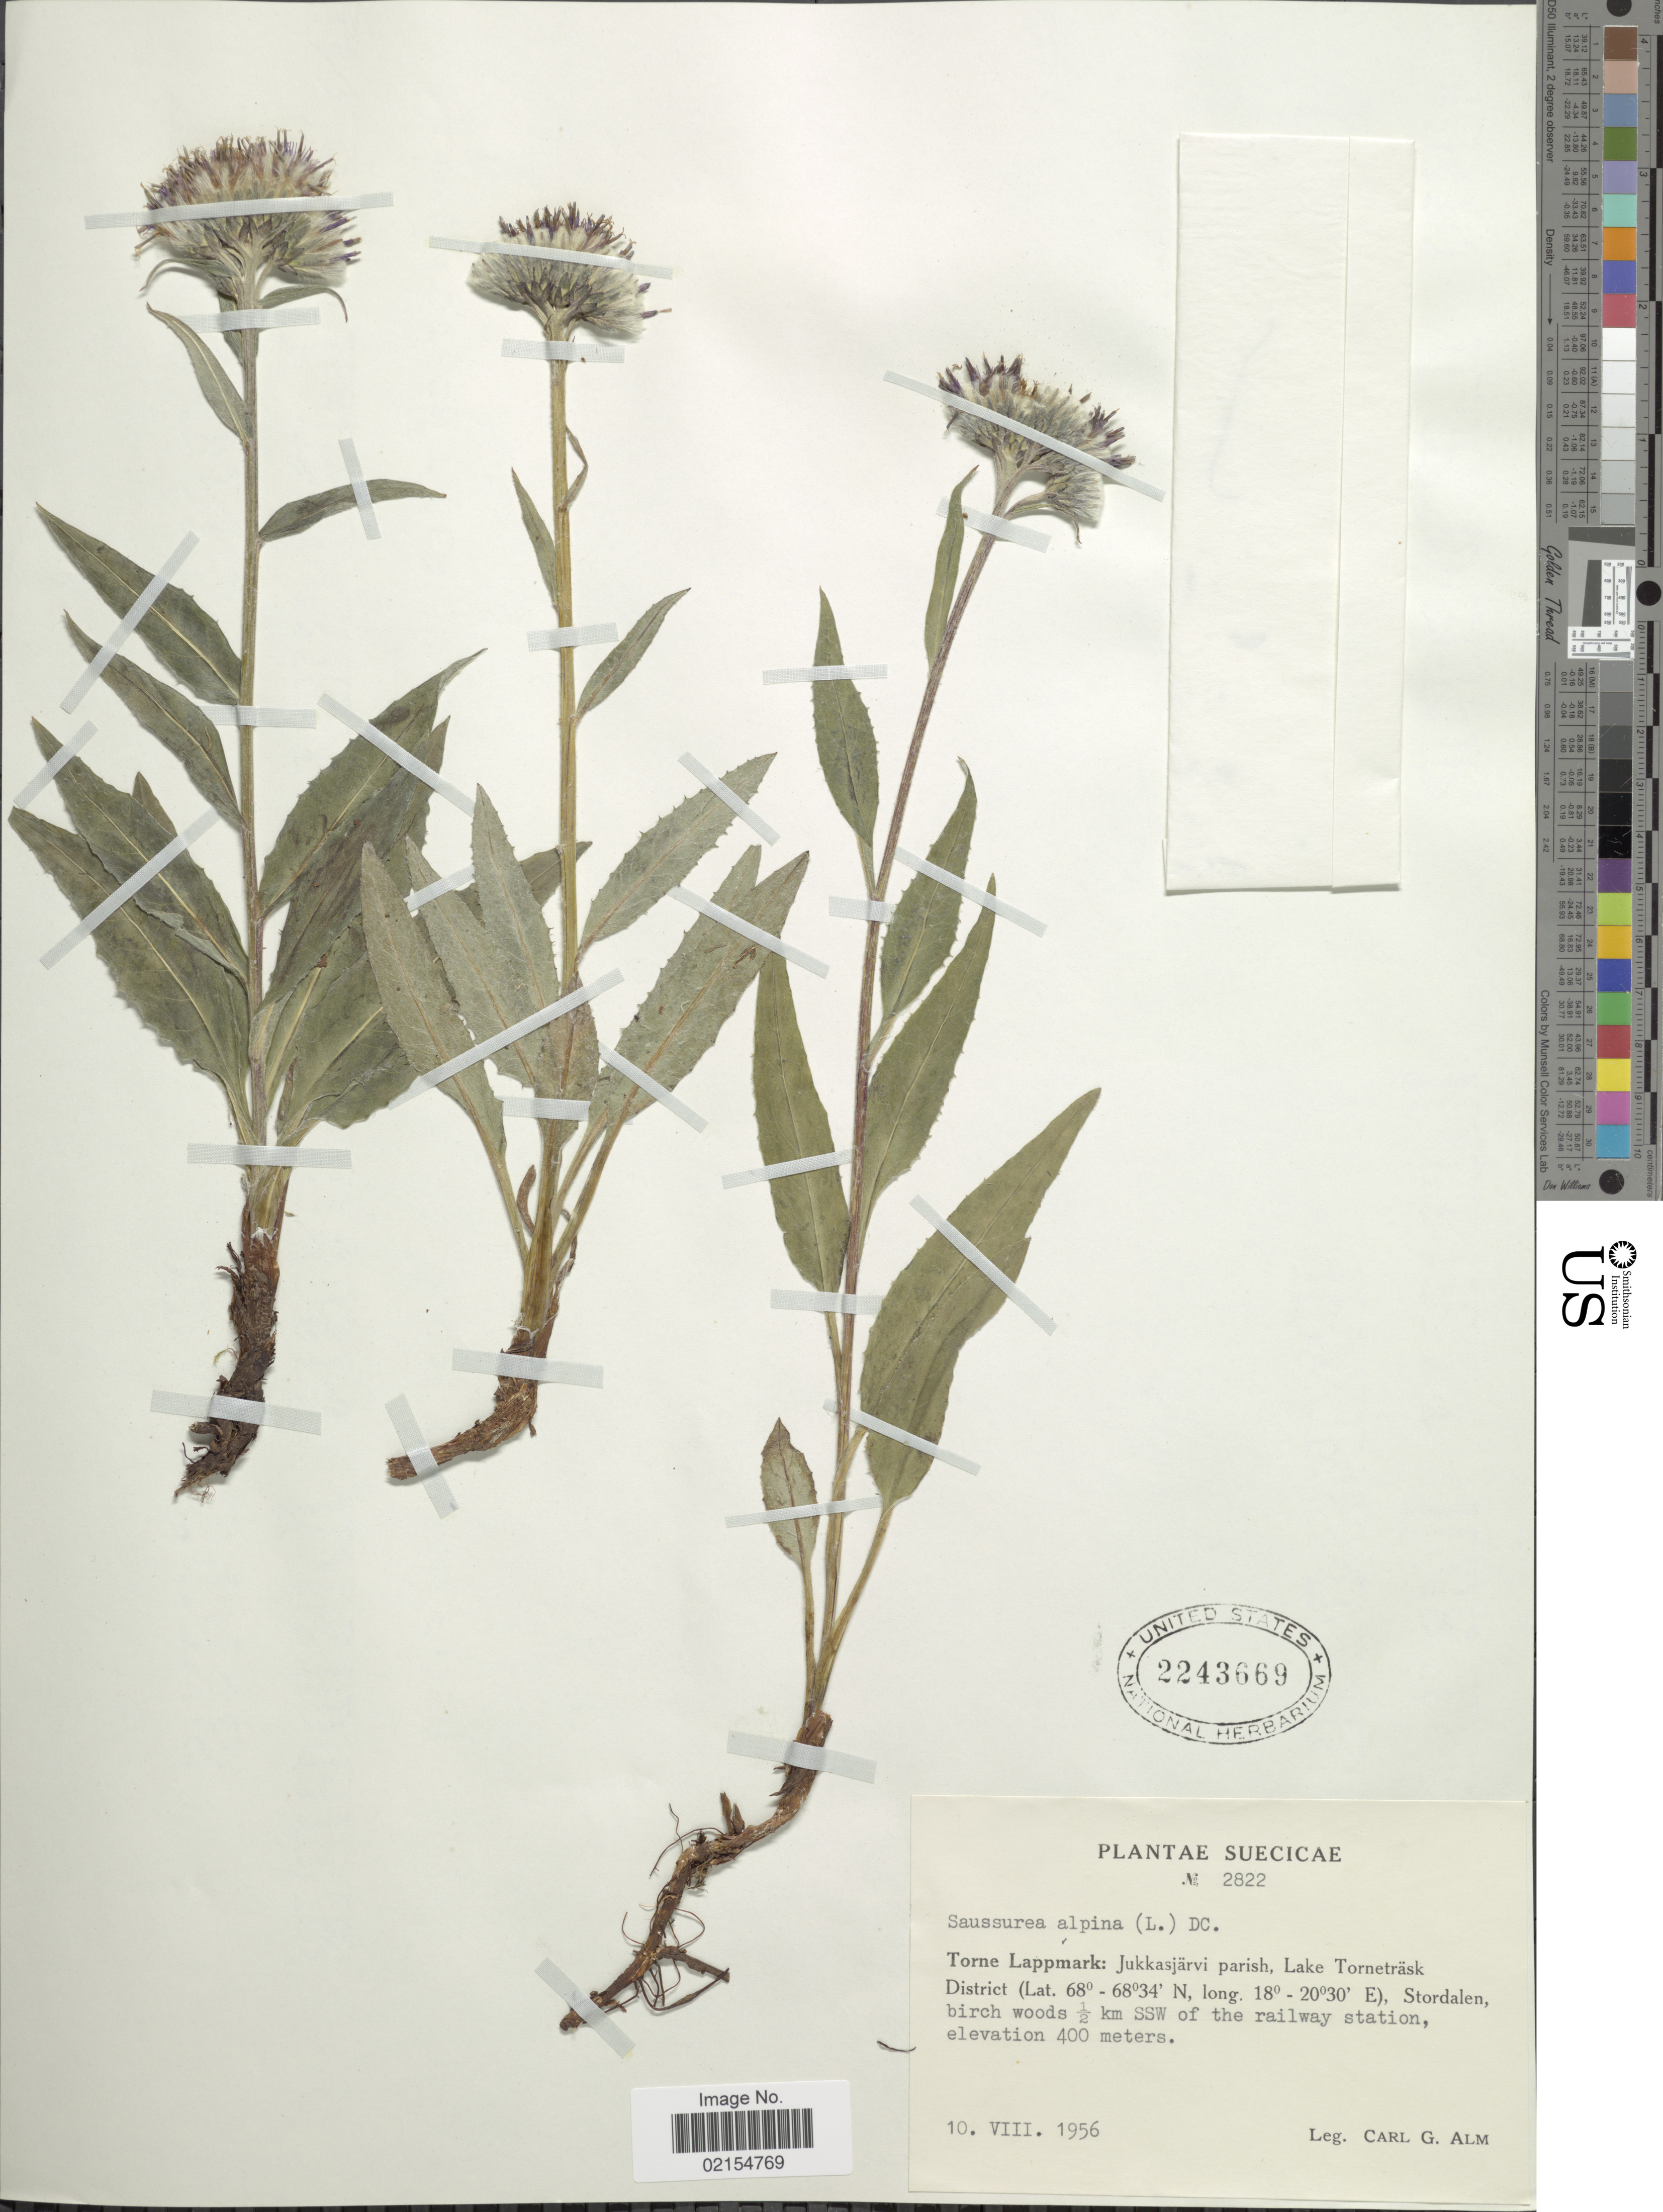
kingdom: Plantae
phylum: Tracheophyta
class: Magnoliopsida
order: Asterales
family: Asteraceae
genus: Saussurea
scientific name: Saussurea alpina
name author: (L.) DC.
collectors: C. G. Alm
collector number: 2822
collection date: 1956-08-10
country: Sweden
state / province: Norrbotten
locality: Torne Lappmark: Jukkasjarvi parish, Lake Tornetrask District, Stordalen, birch woods ½ km SSW of the railway station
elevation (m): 400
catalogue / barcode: US 243669